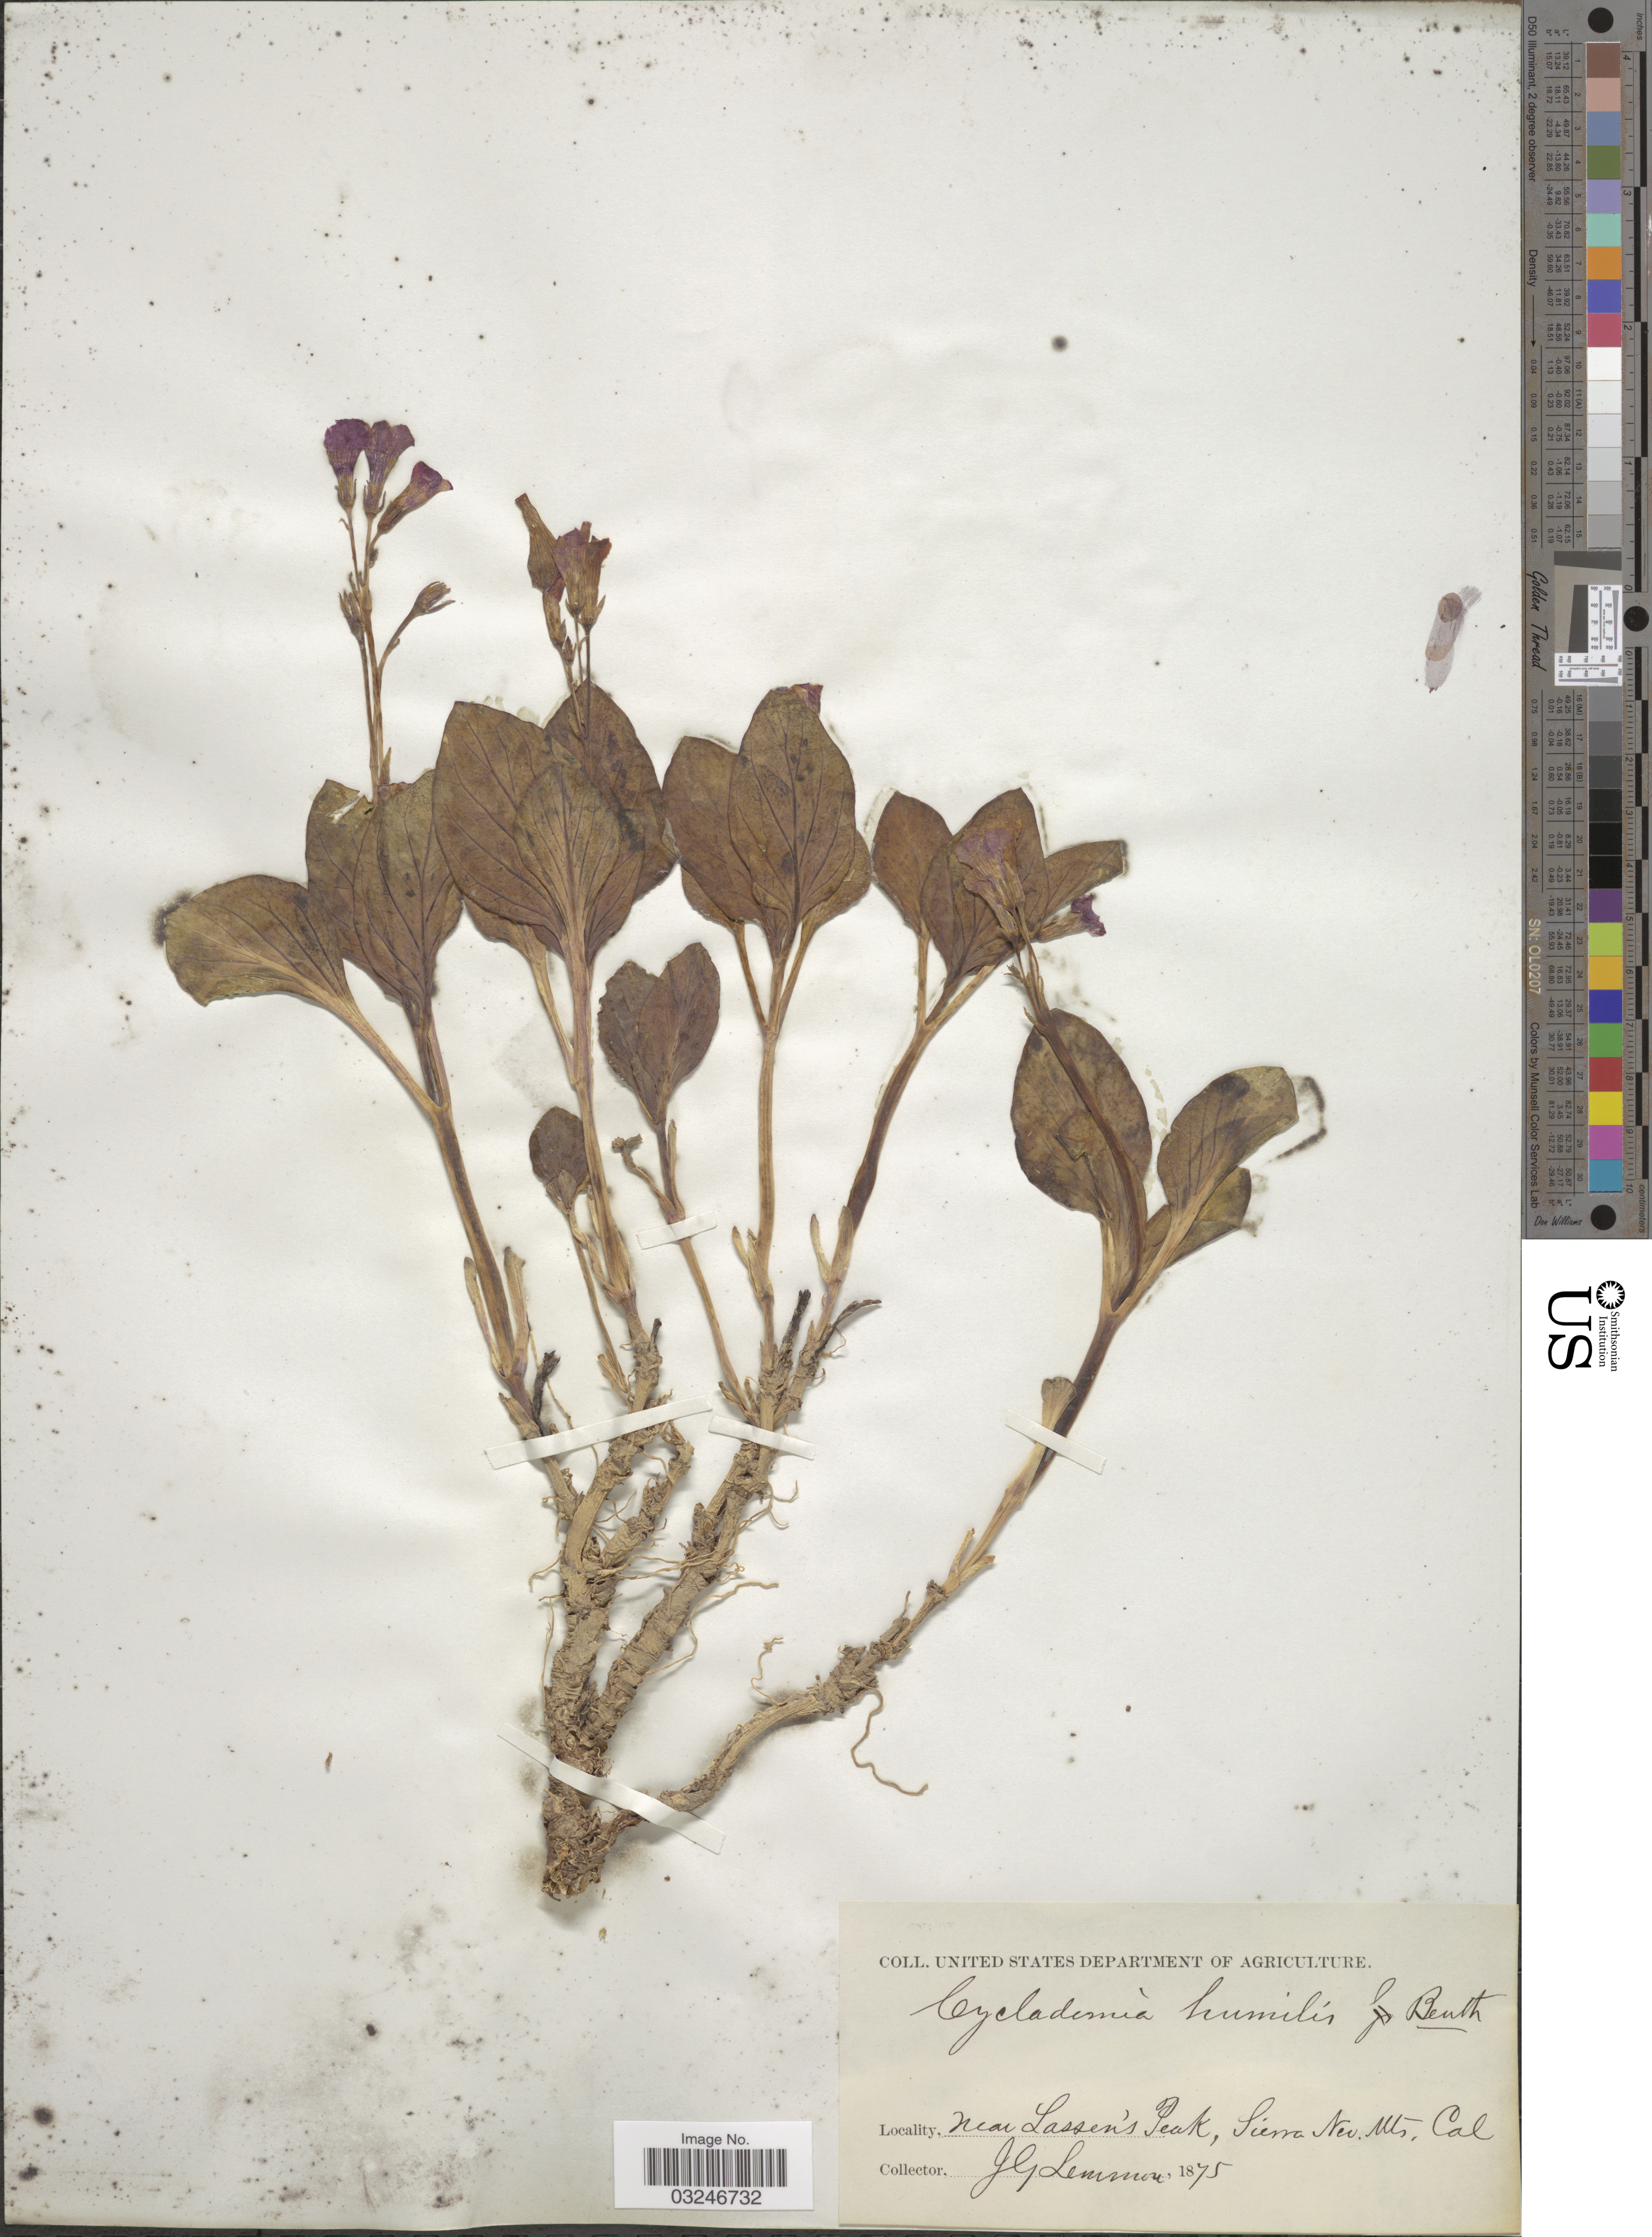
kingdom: Plantae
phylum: Tracheophyta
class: Magnoliopsida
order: Gentianales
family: Apocynaceae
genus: Cycladenia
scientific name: Cycladenia humilis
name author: Benth.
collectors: J. Lemmon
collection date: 1875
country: United States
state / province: California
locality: Near Lassen's Peak, Sierra Nev. Mts.